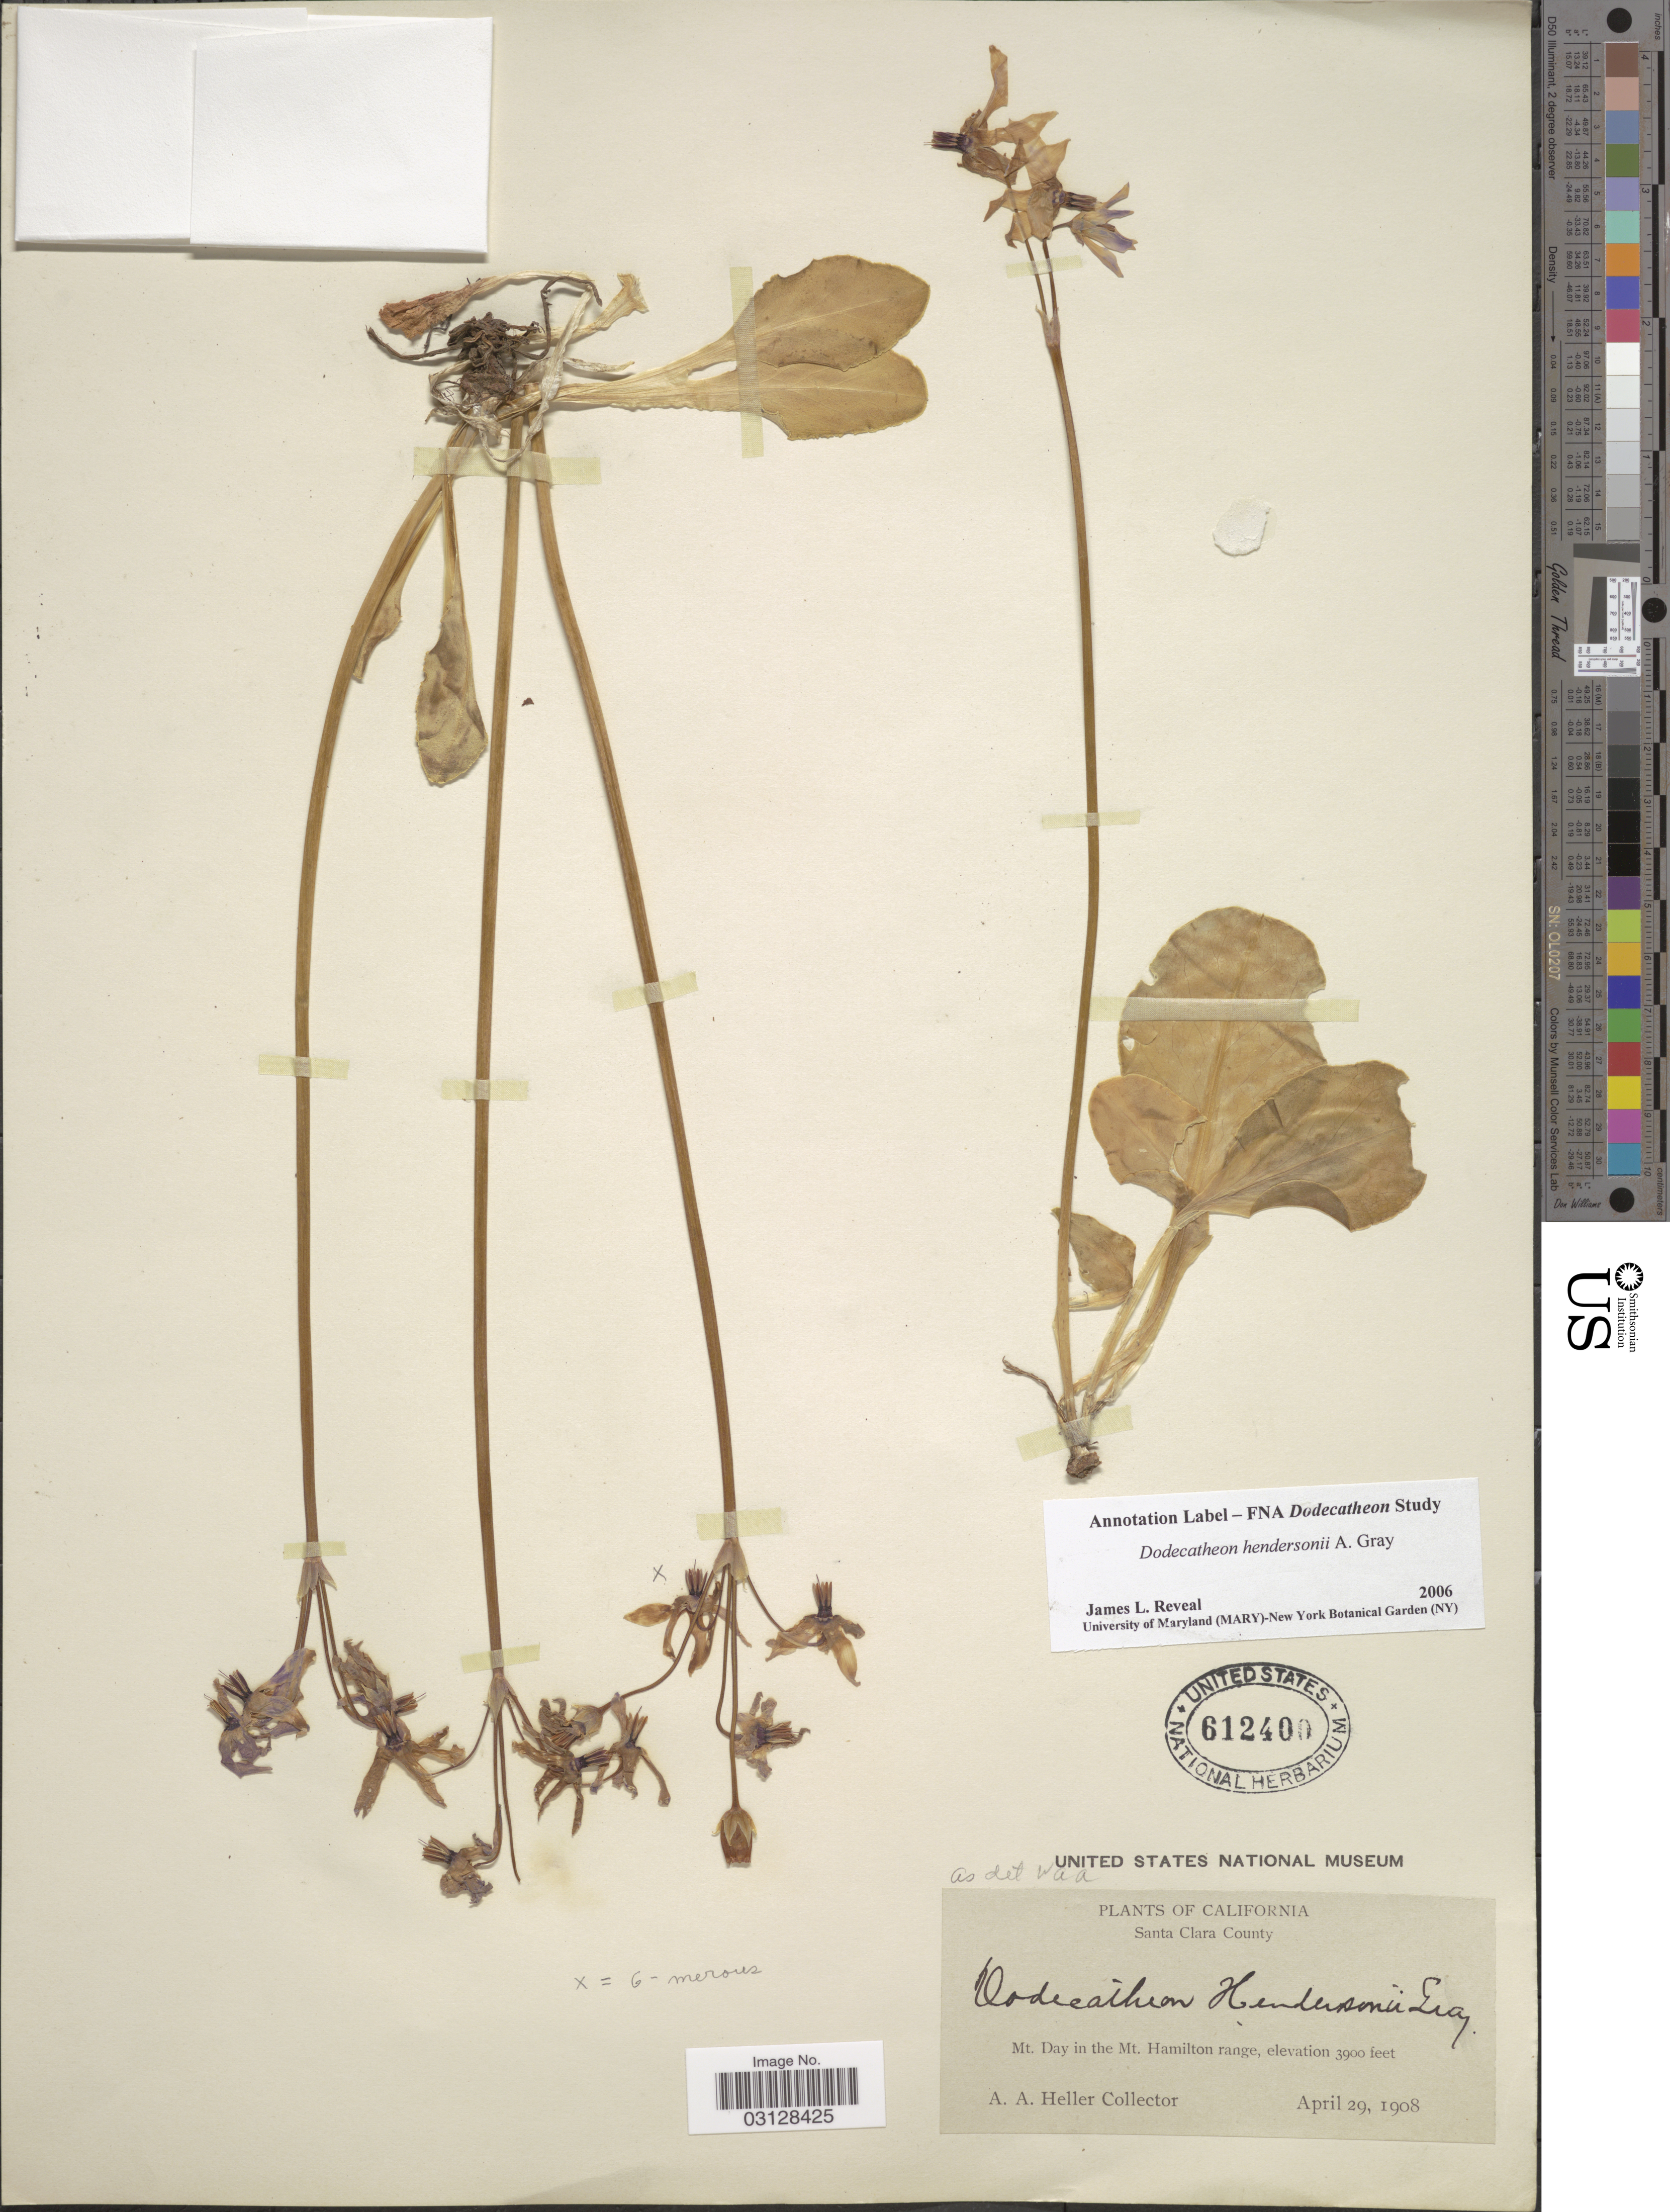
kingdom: Plantae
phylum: Tracheophyta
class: Magnoliopsida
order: Ericales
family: Primulaceae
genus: Dodecatheon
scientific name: Dodecatheon hendersonii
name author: A. Gray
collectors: A. A. Heller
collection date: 1908-04-29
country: United States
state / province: California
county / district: Santa Clara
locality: Santa Clara County. Mt. Day in the Mt. Hamilton range.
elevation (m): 1189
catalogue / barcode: US 612400